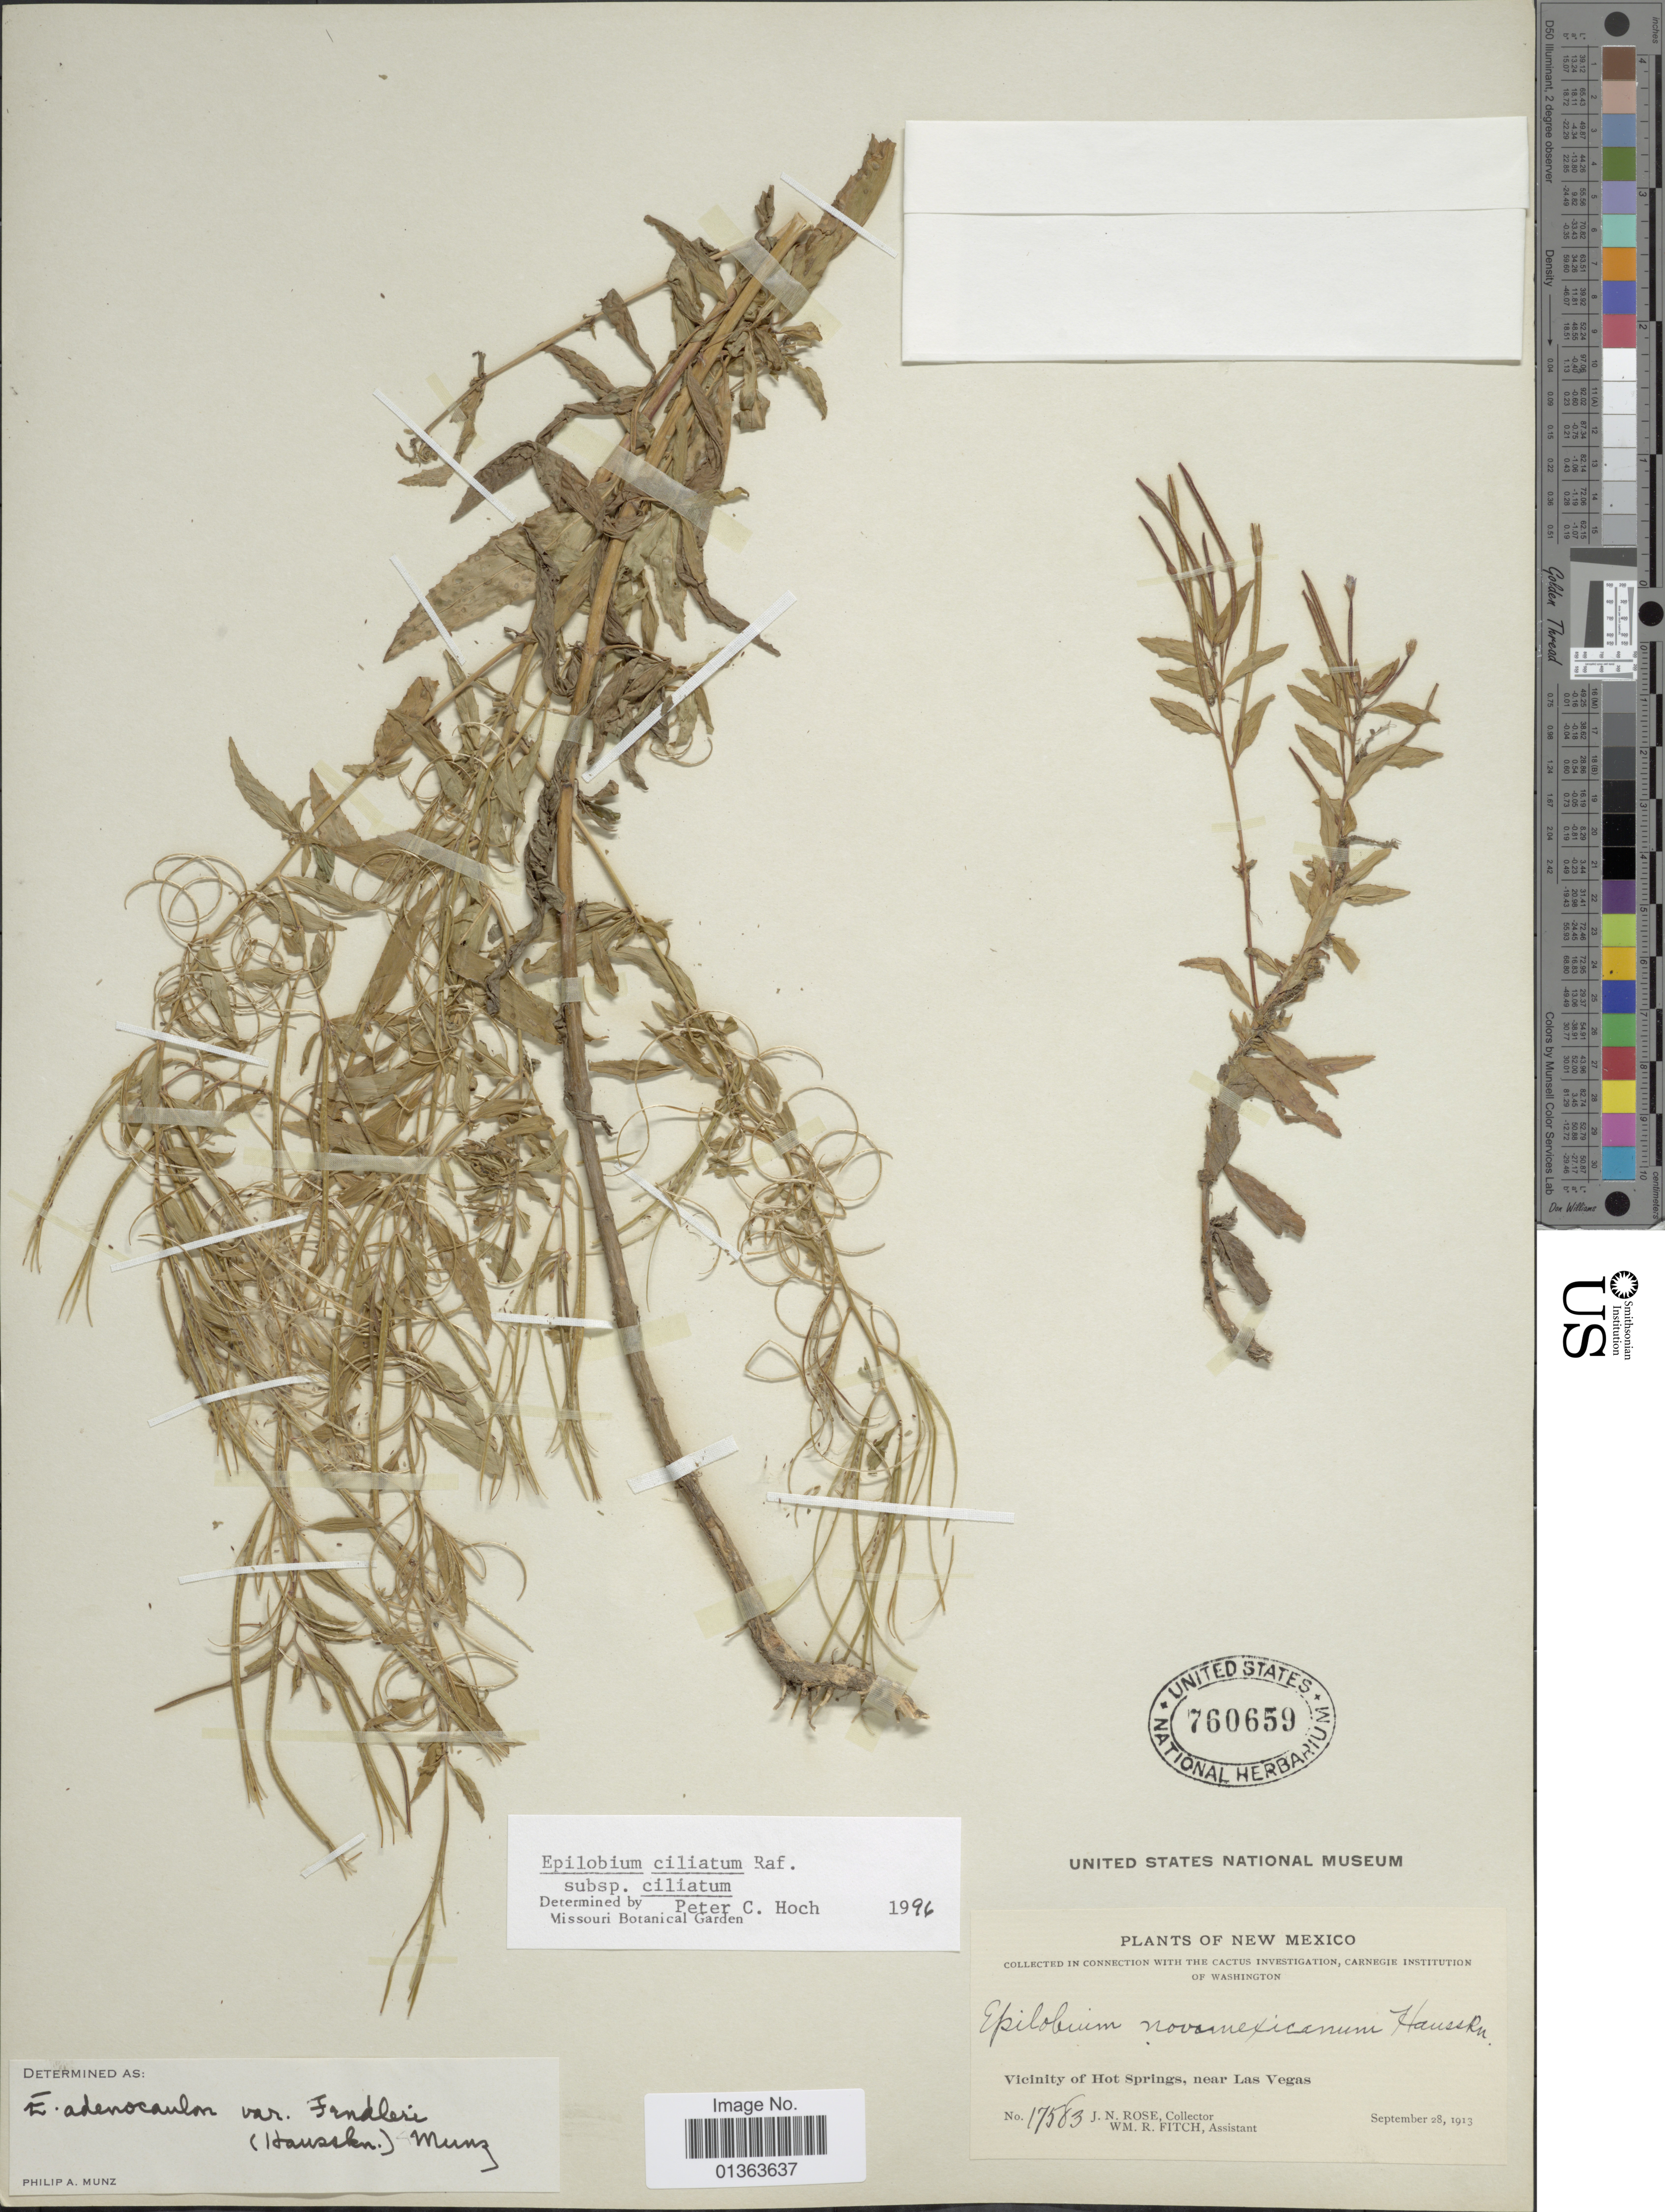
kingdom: Plantae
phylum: Tracheophyta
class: Magnoliopsida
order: Myrtales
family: Onagraceae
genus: Epilobium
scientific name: Epilobium ciliatum subsp. ciliatum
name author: Raf.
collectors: J. N. Rose & W. R. Fitch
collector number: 17583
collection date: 1913-09-28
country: United States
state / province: New Mexico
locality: Vicinity of Hot Springs, near Las Vegas.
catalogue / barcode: US 760659